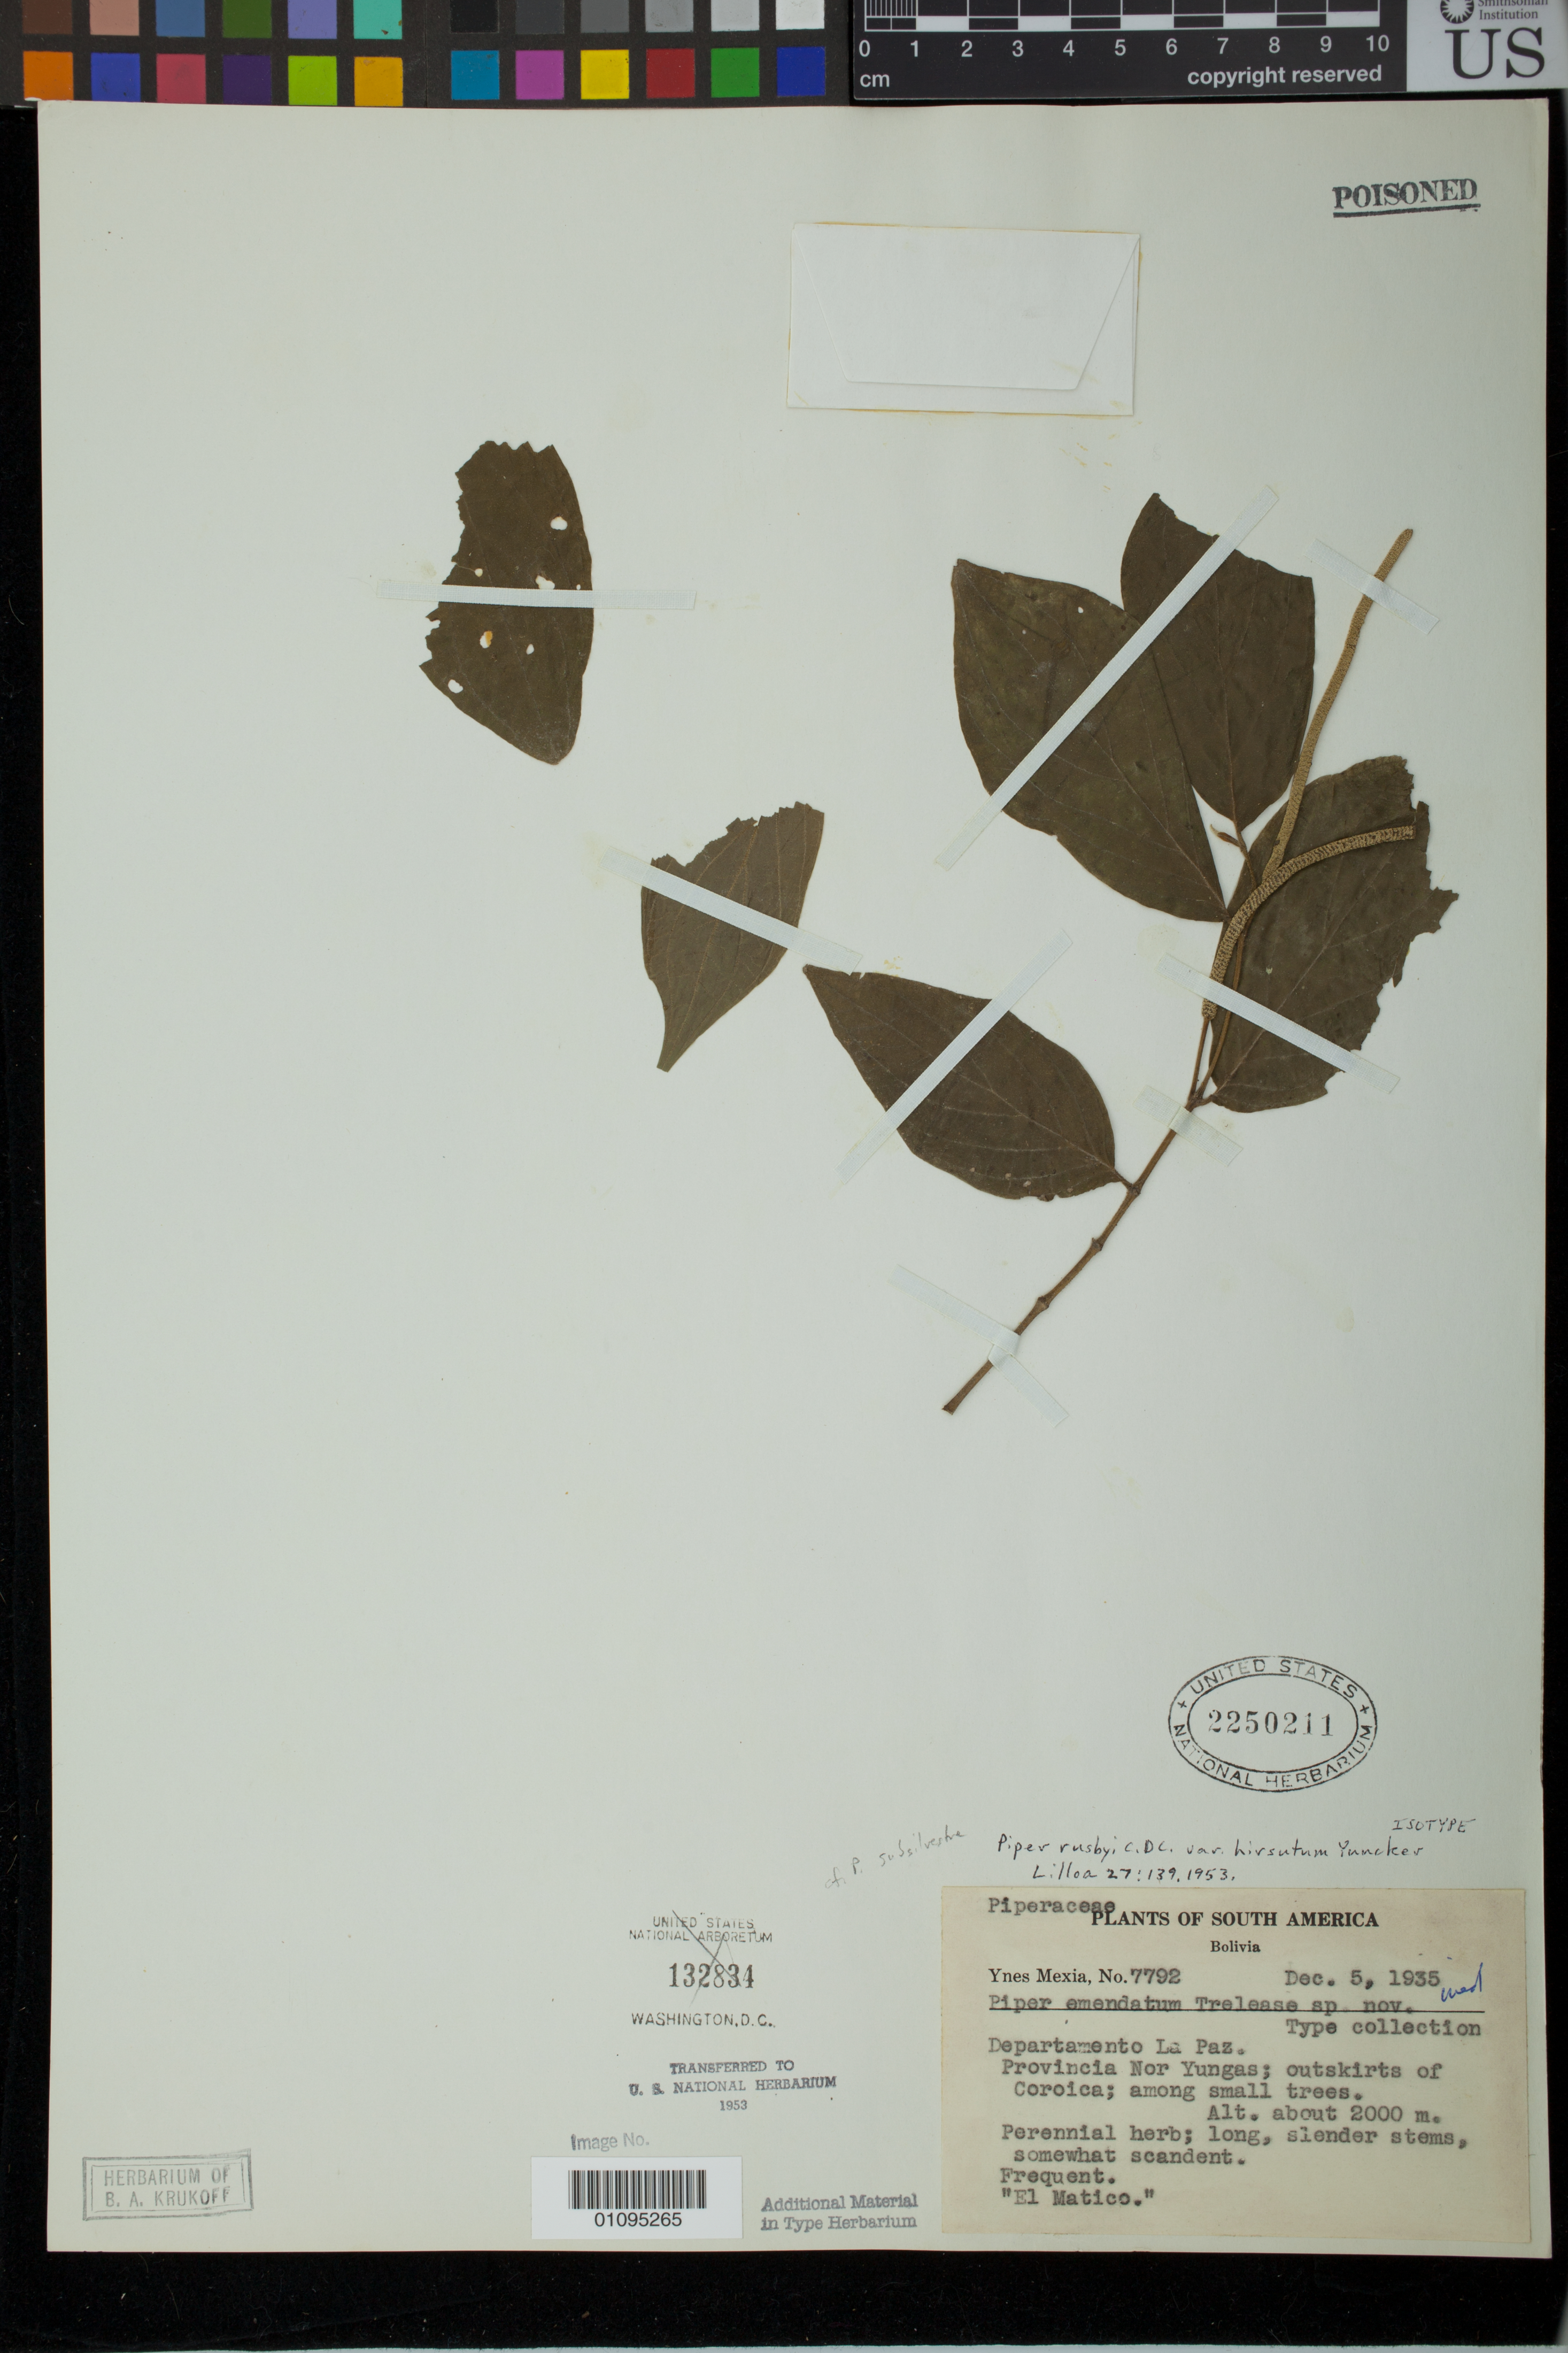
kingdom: Plantae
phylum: Tracheophyta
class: Magnoliopsida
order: Piperales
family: Piperaceae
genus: Piper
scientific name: Piper rusbyi var. hirsutum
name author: Yunck.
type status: Isotype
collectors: Y. Mexia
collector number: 7792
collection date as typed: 05 Dec 1935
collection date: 1935-12-05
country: Bolivia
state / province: La Paz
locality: Outskirts of Coroica, Provincia Nor Yungas.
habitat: Smong small trees.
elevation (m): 2000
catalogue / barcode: US 2250211